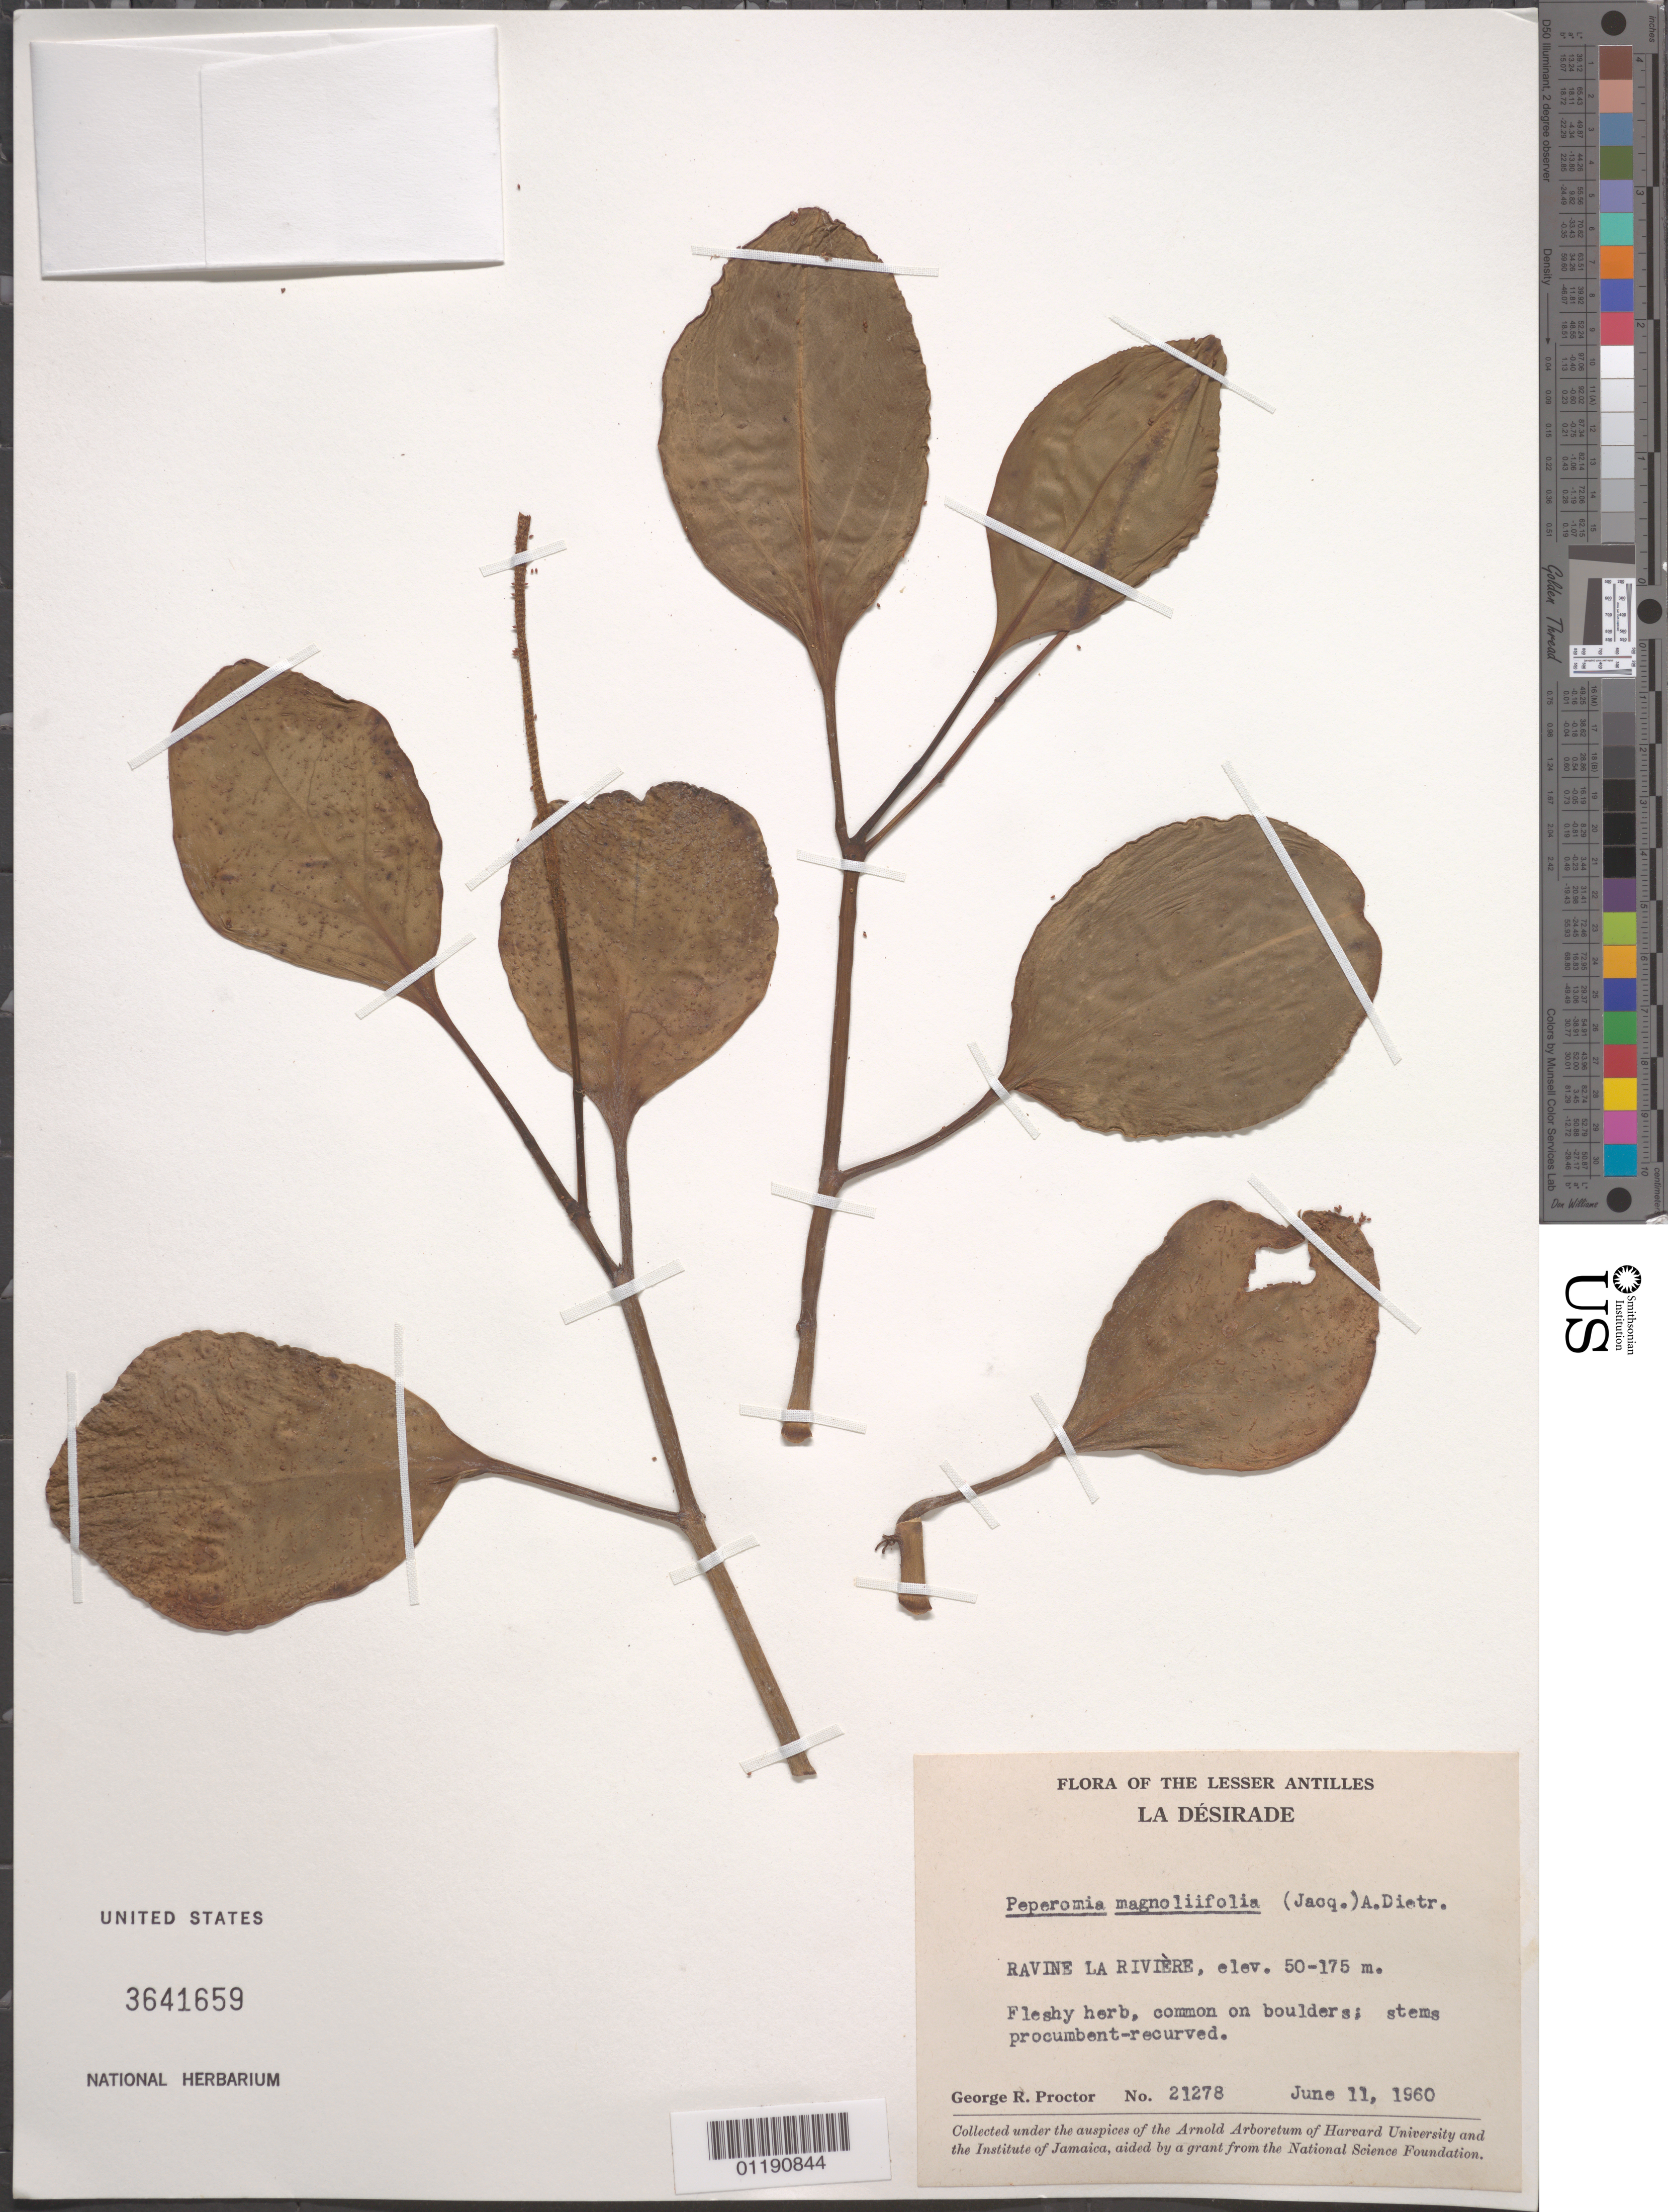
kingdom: Plantae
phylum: Tracheophyta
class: Magnoliopsida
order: Piperales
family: Piperaceae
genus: Peperomia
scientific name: Peperomia magnoliifolia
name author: (Jacq.) A. Dietr.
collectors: G. R. Proctor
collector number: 21278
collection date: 1960-06-11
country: Guadeloupe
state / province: Pointe-à-pitre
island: La Désirade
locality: La Désirade. Ravine la Rivère.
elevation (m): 50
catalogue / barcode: US 3641659